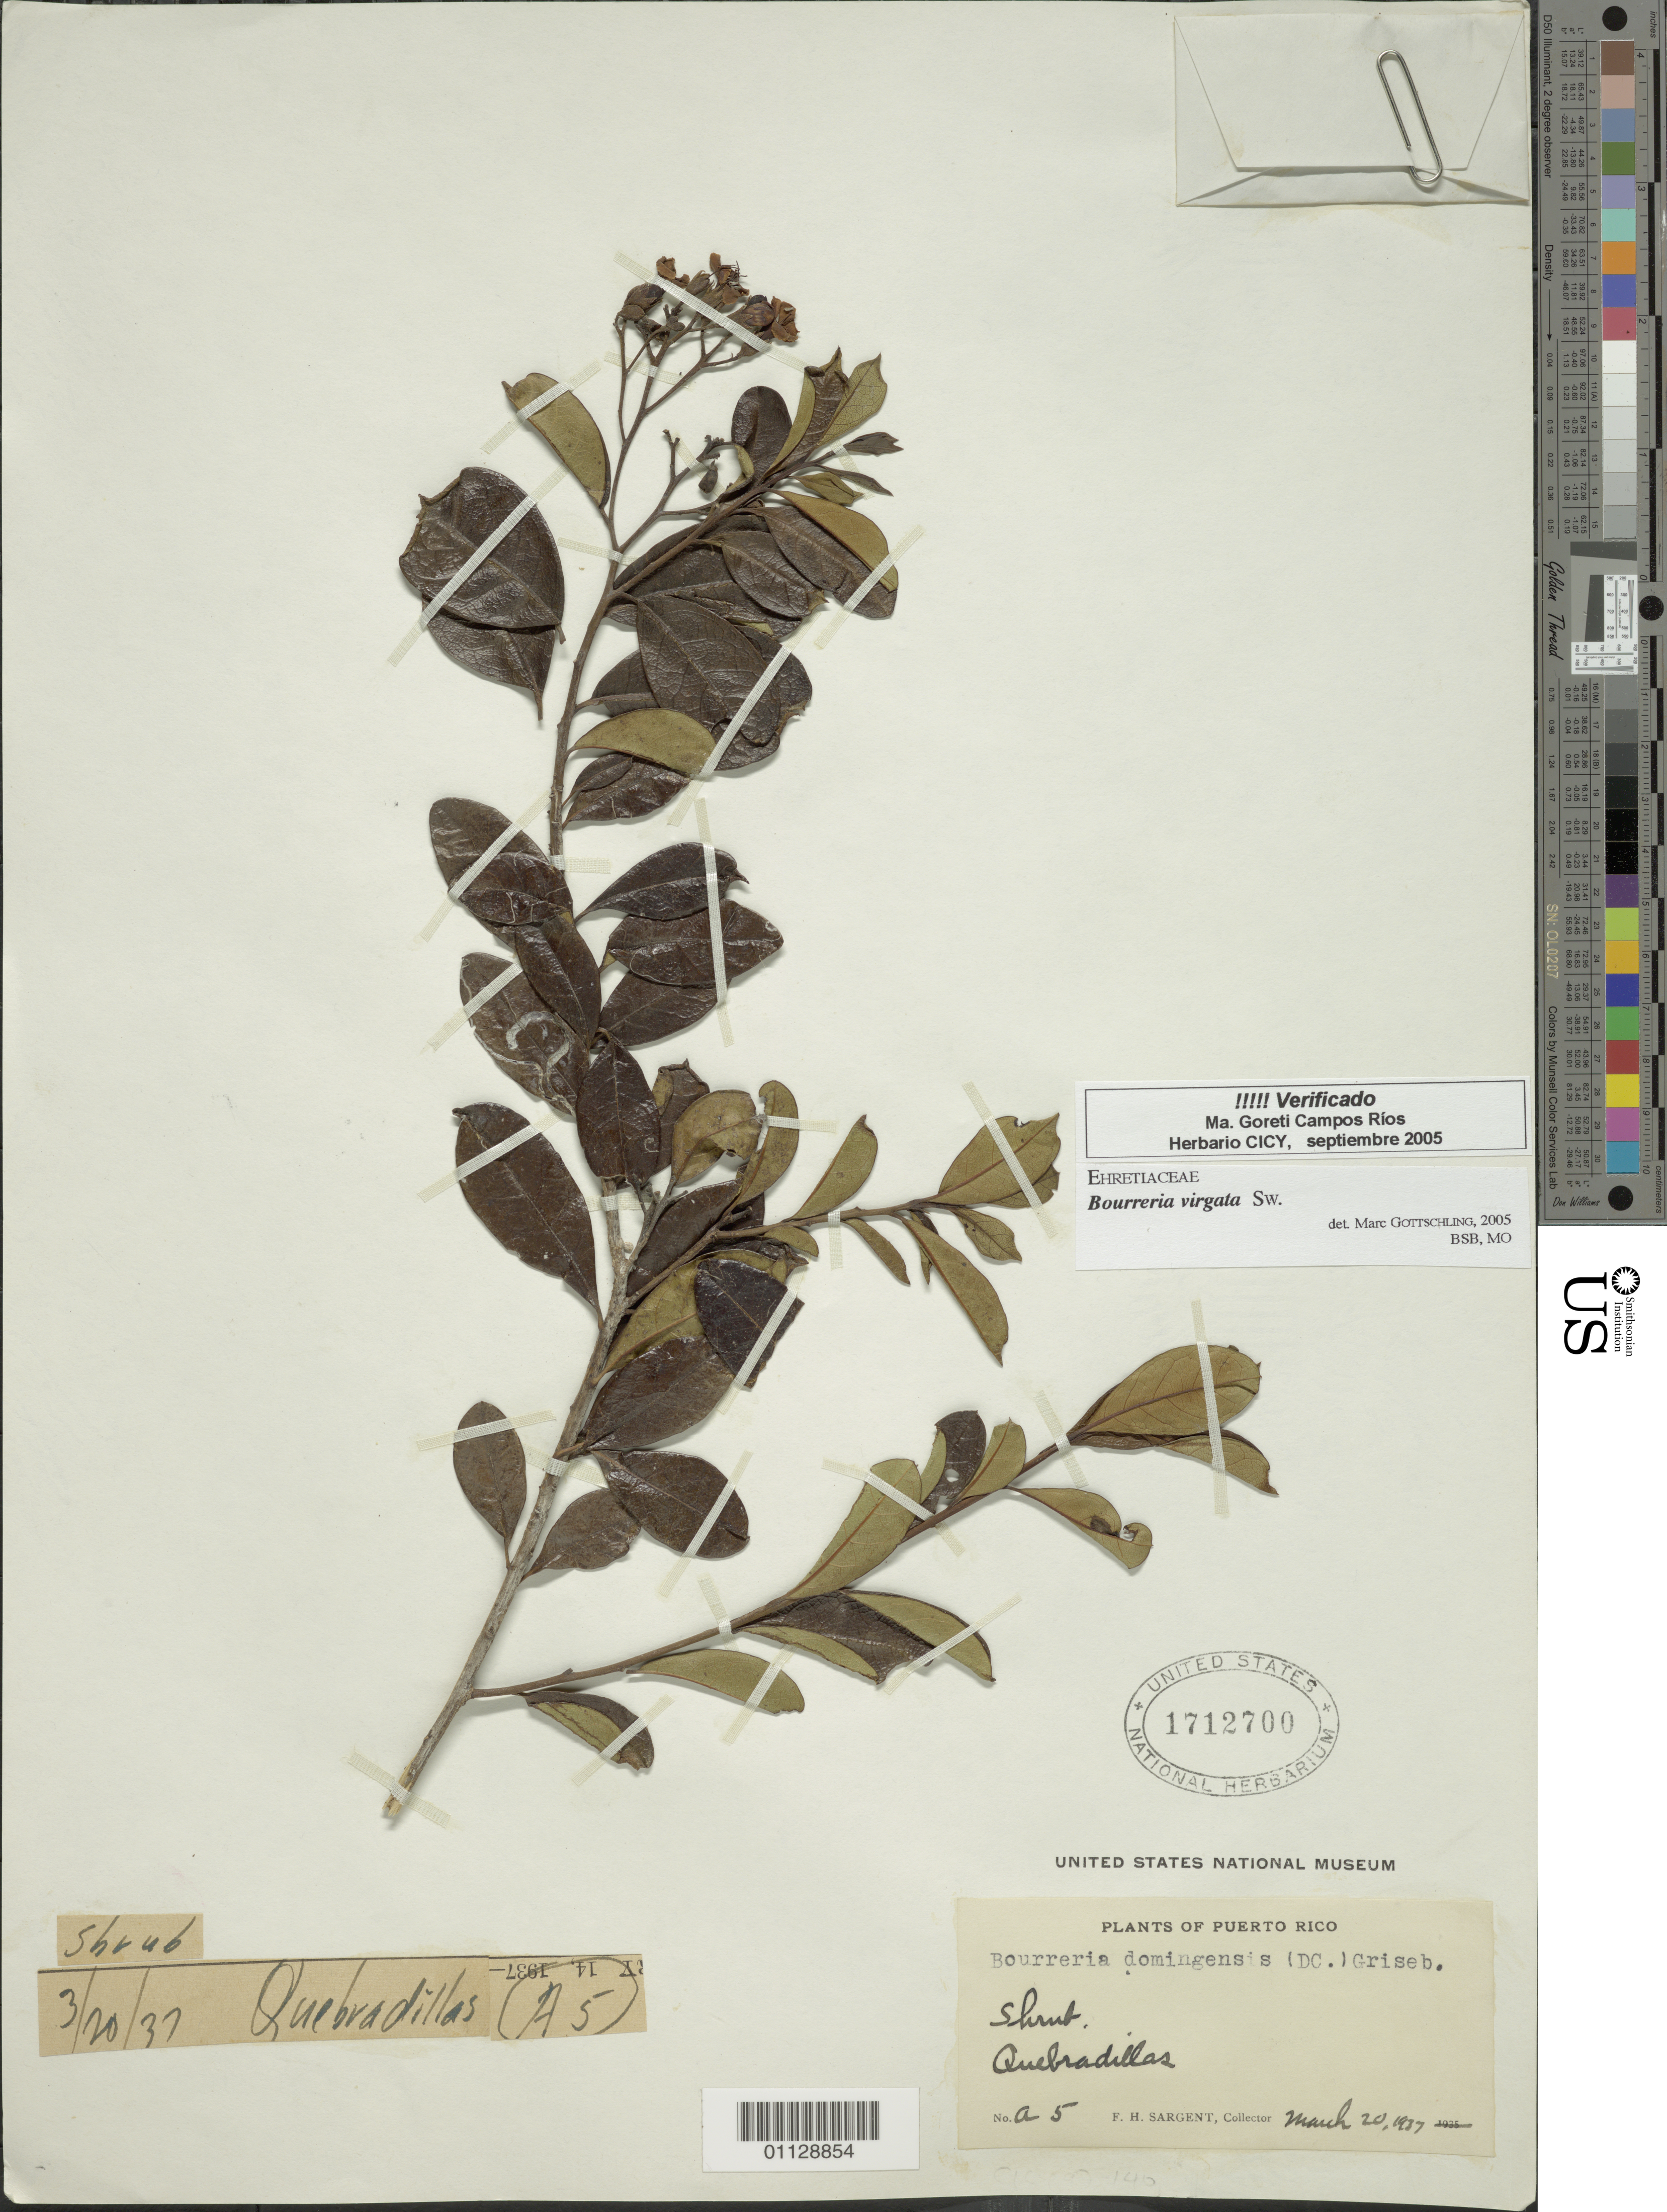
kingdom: Plantae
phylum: Tracheophyta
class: Magnoliopsida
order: Boraginales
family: Ehretiaceae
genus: Bourreria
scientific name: Bourreria virgata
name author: (Sw.) G. Don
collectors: F. H. Sargent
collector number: a5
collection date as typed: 20 Mar 1937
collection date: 1937-03-20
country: Puerto Rico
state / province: Quebradillas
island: Puerto Rico I.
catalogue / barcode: US 1712700